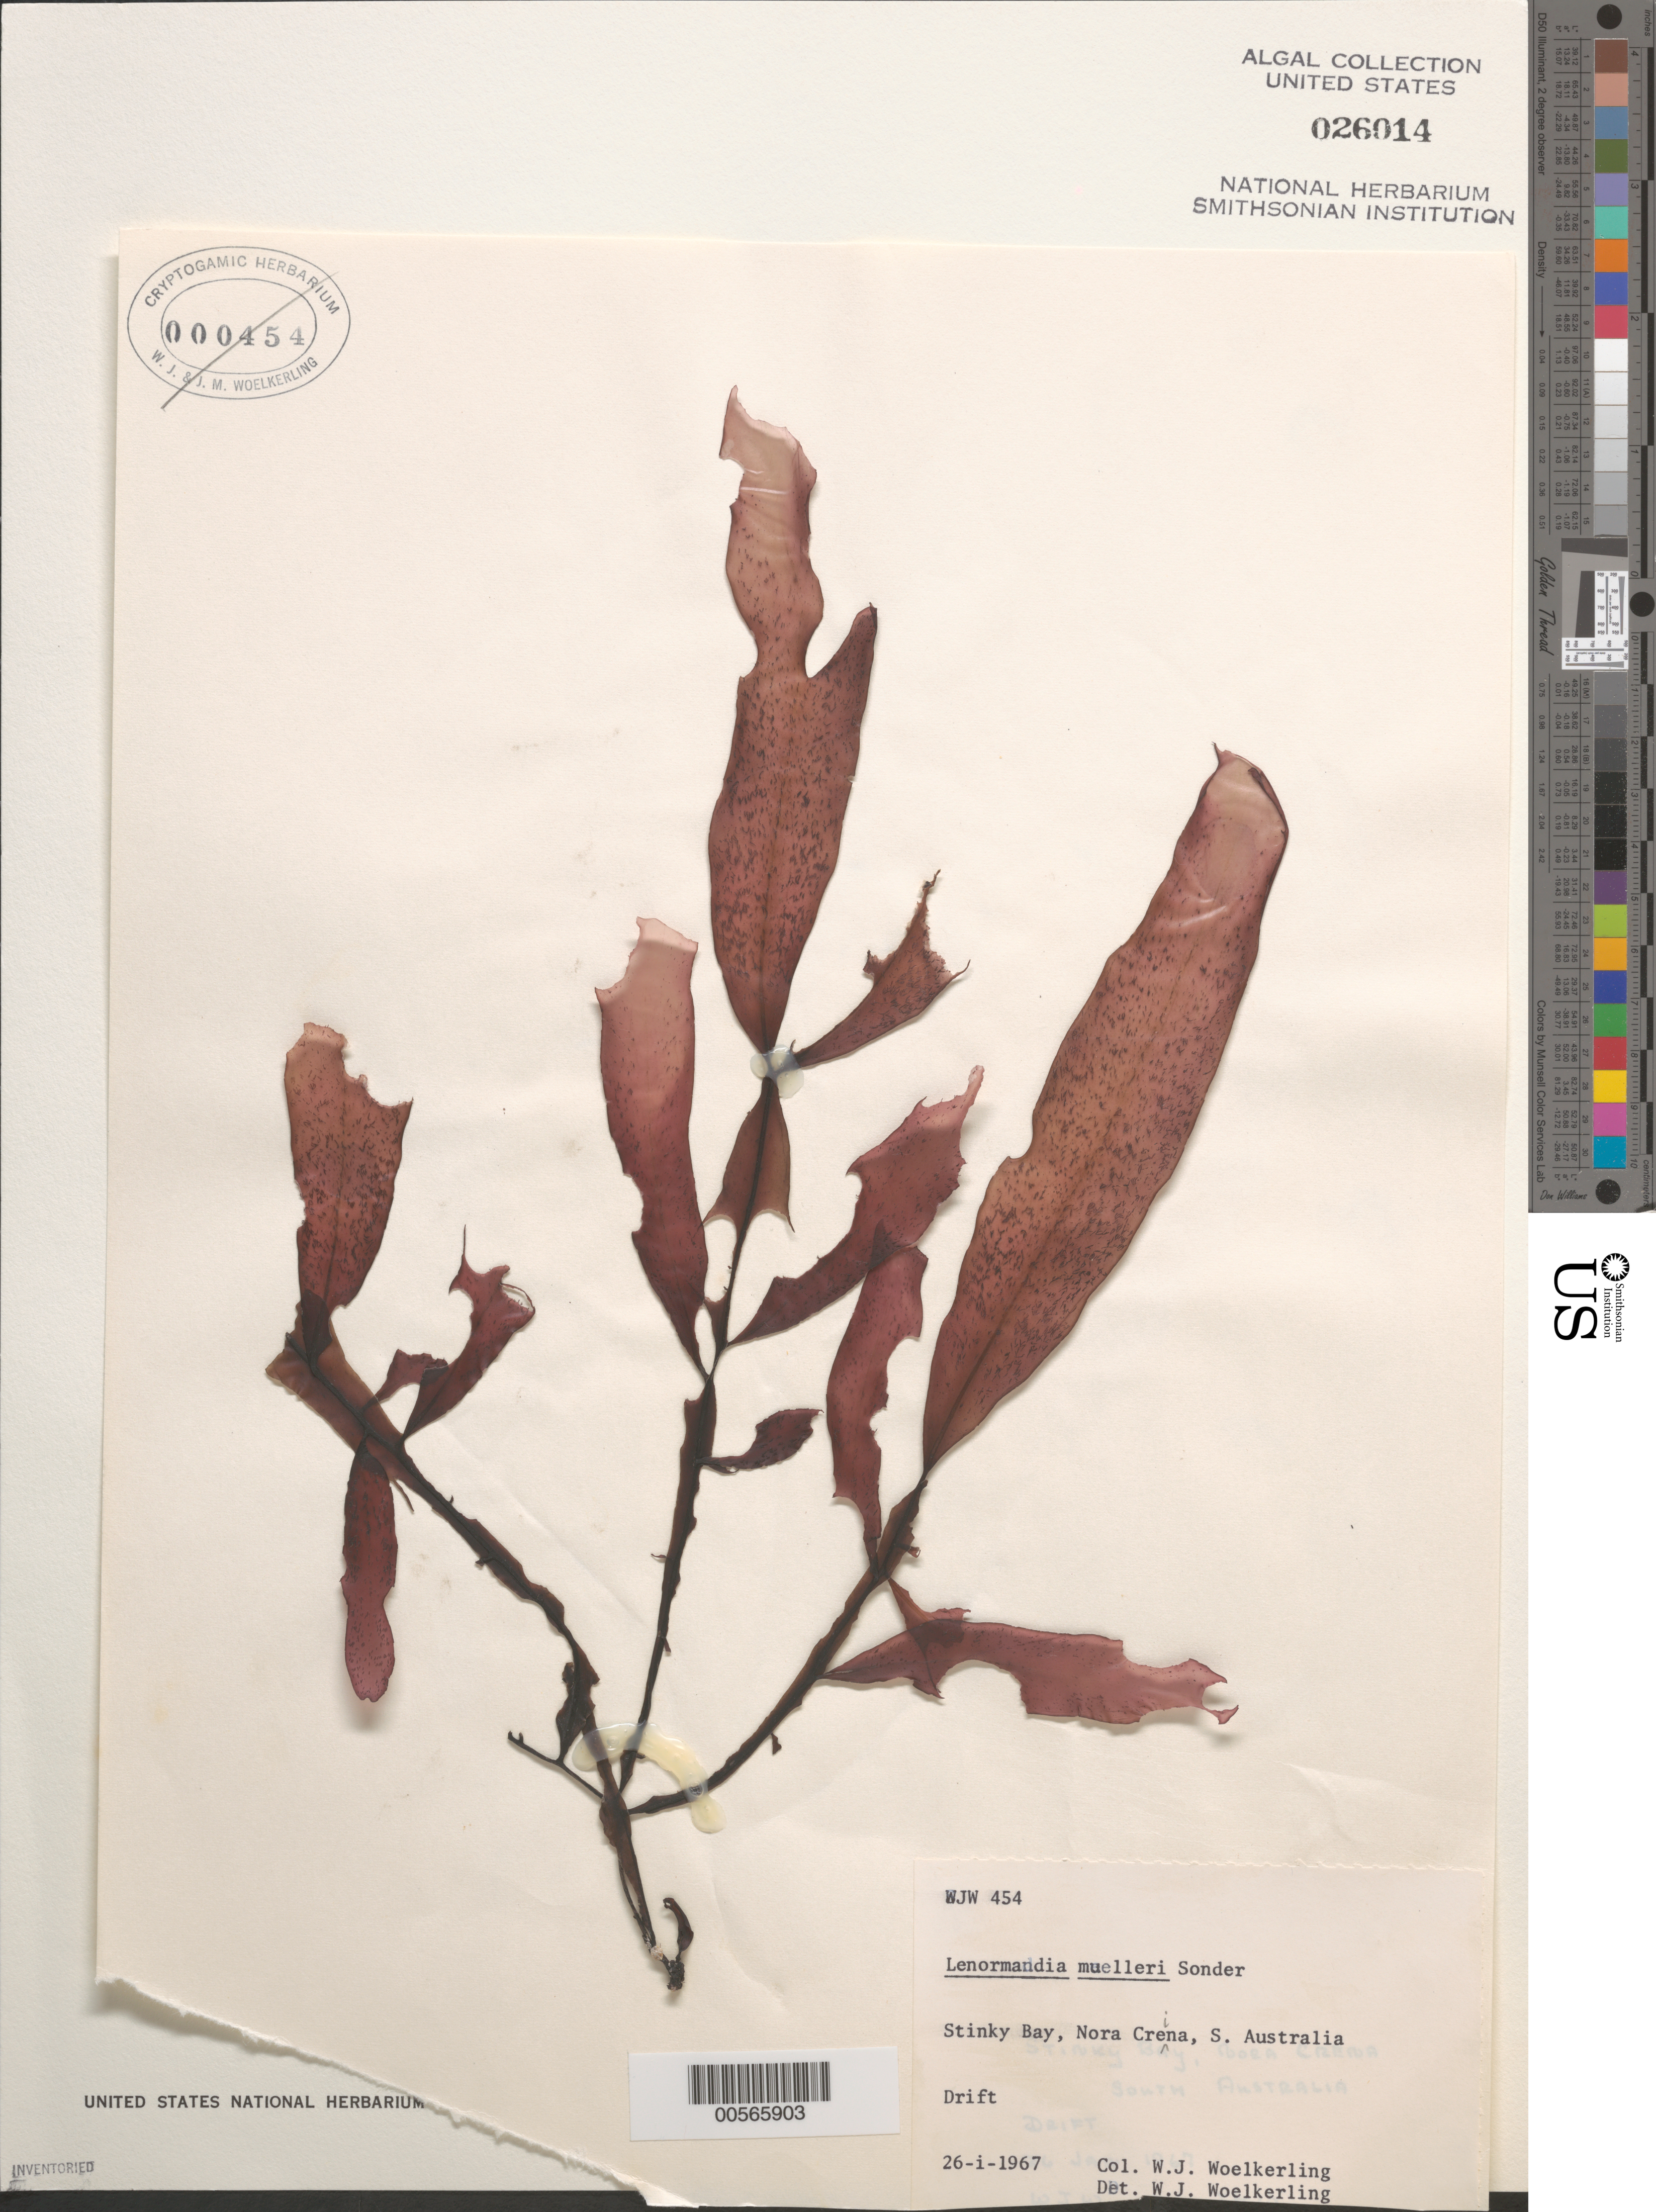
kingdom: Plantae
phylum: Rhodophyta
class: Florideophyceae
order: Ceramiales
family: Rhodomelaceae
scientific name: Lenormandia muelleri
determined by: Woelkerling, W. J.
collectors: W. Woelkerling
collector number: WJW 454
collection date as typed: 26 Jan 1967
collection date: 1967-01-26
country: Australia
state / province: South Australia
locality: Stinky bay, nora creina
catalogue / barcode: US 26014